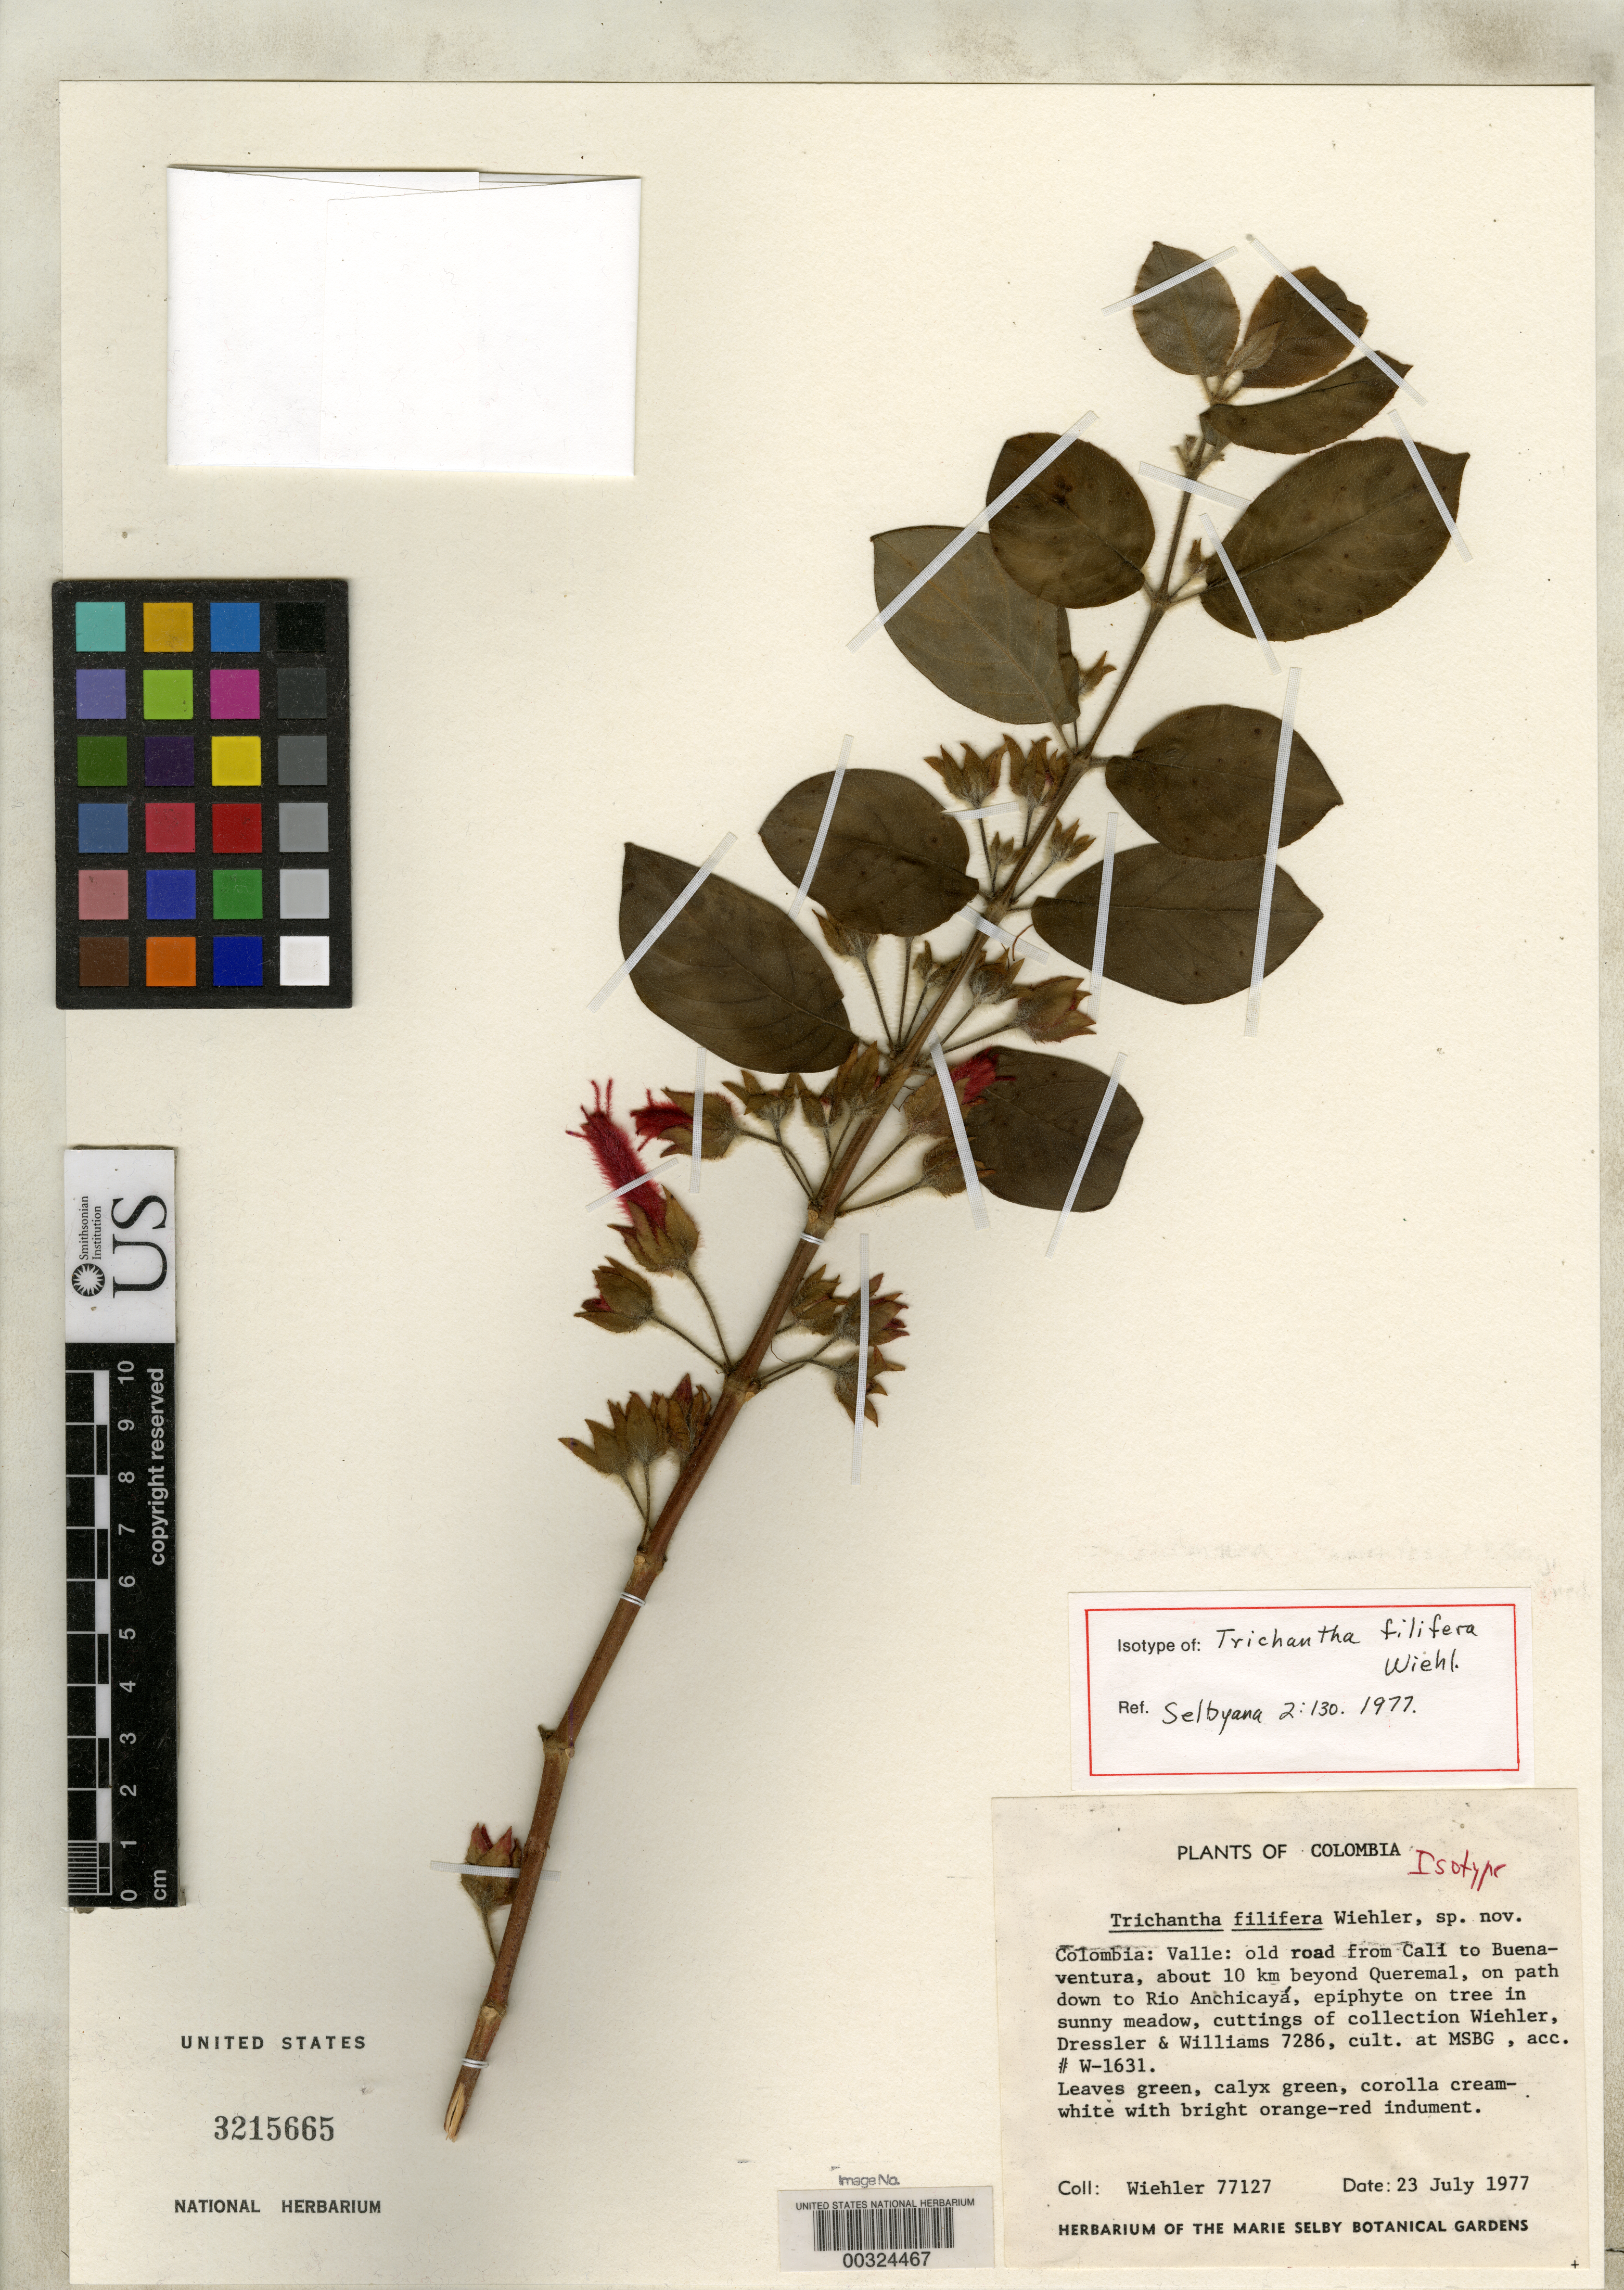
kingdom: Plantae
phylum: Tracheophyta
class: Magnoliopsida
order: Lamiales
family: Gesneriaceae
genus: Trichantha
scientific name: Trichantha filifera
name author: Wiehler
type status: Isotype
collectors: H. J. Wiehler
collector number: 77127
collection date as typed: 23 Jul 1977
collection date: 1977-07-23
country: Colombia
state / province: Valle del Cauca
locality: Old road from Cali to Buena Ventura, ca. 10 km beyond Queremal, path down to Rio Anchicaya.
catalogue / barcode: US 321665